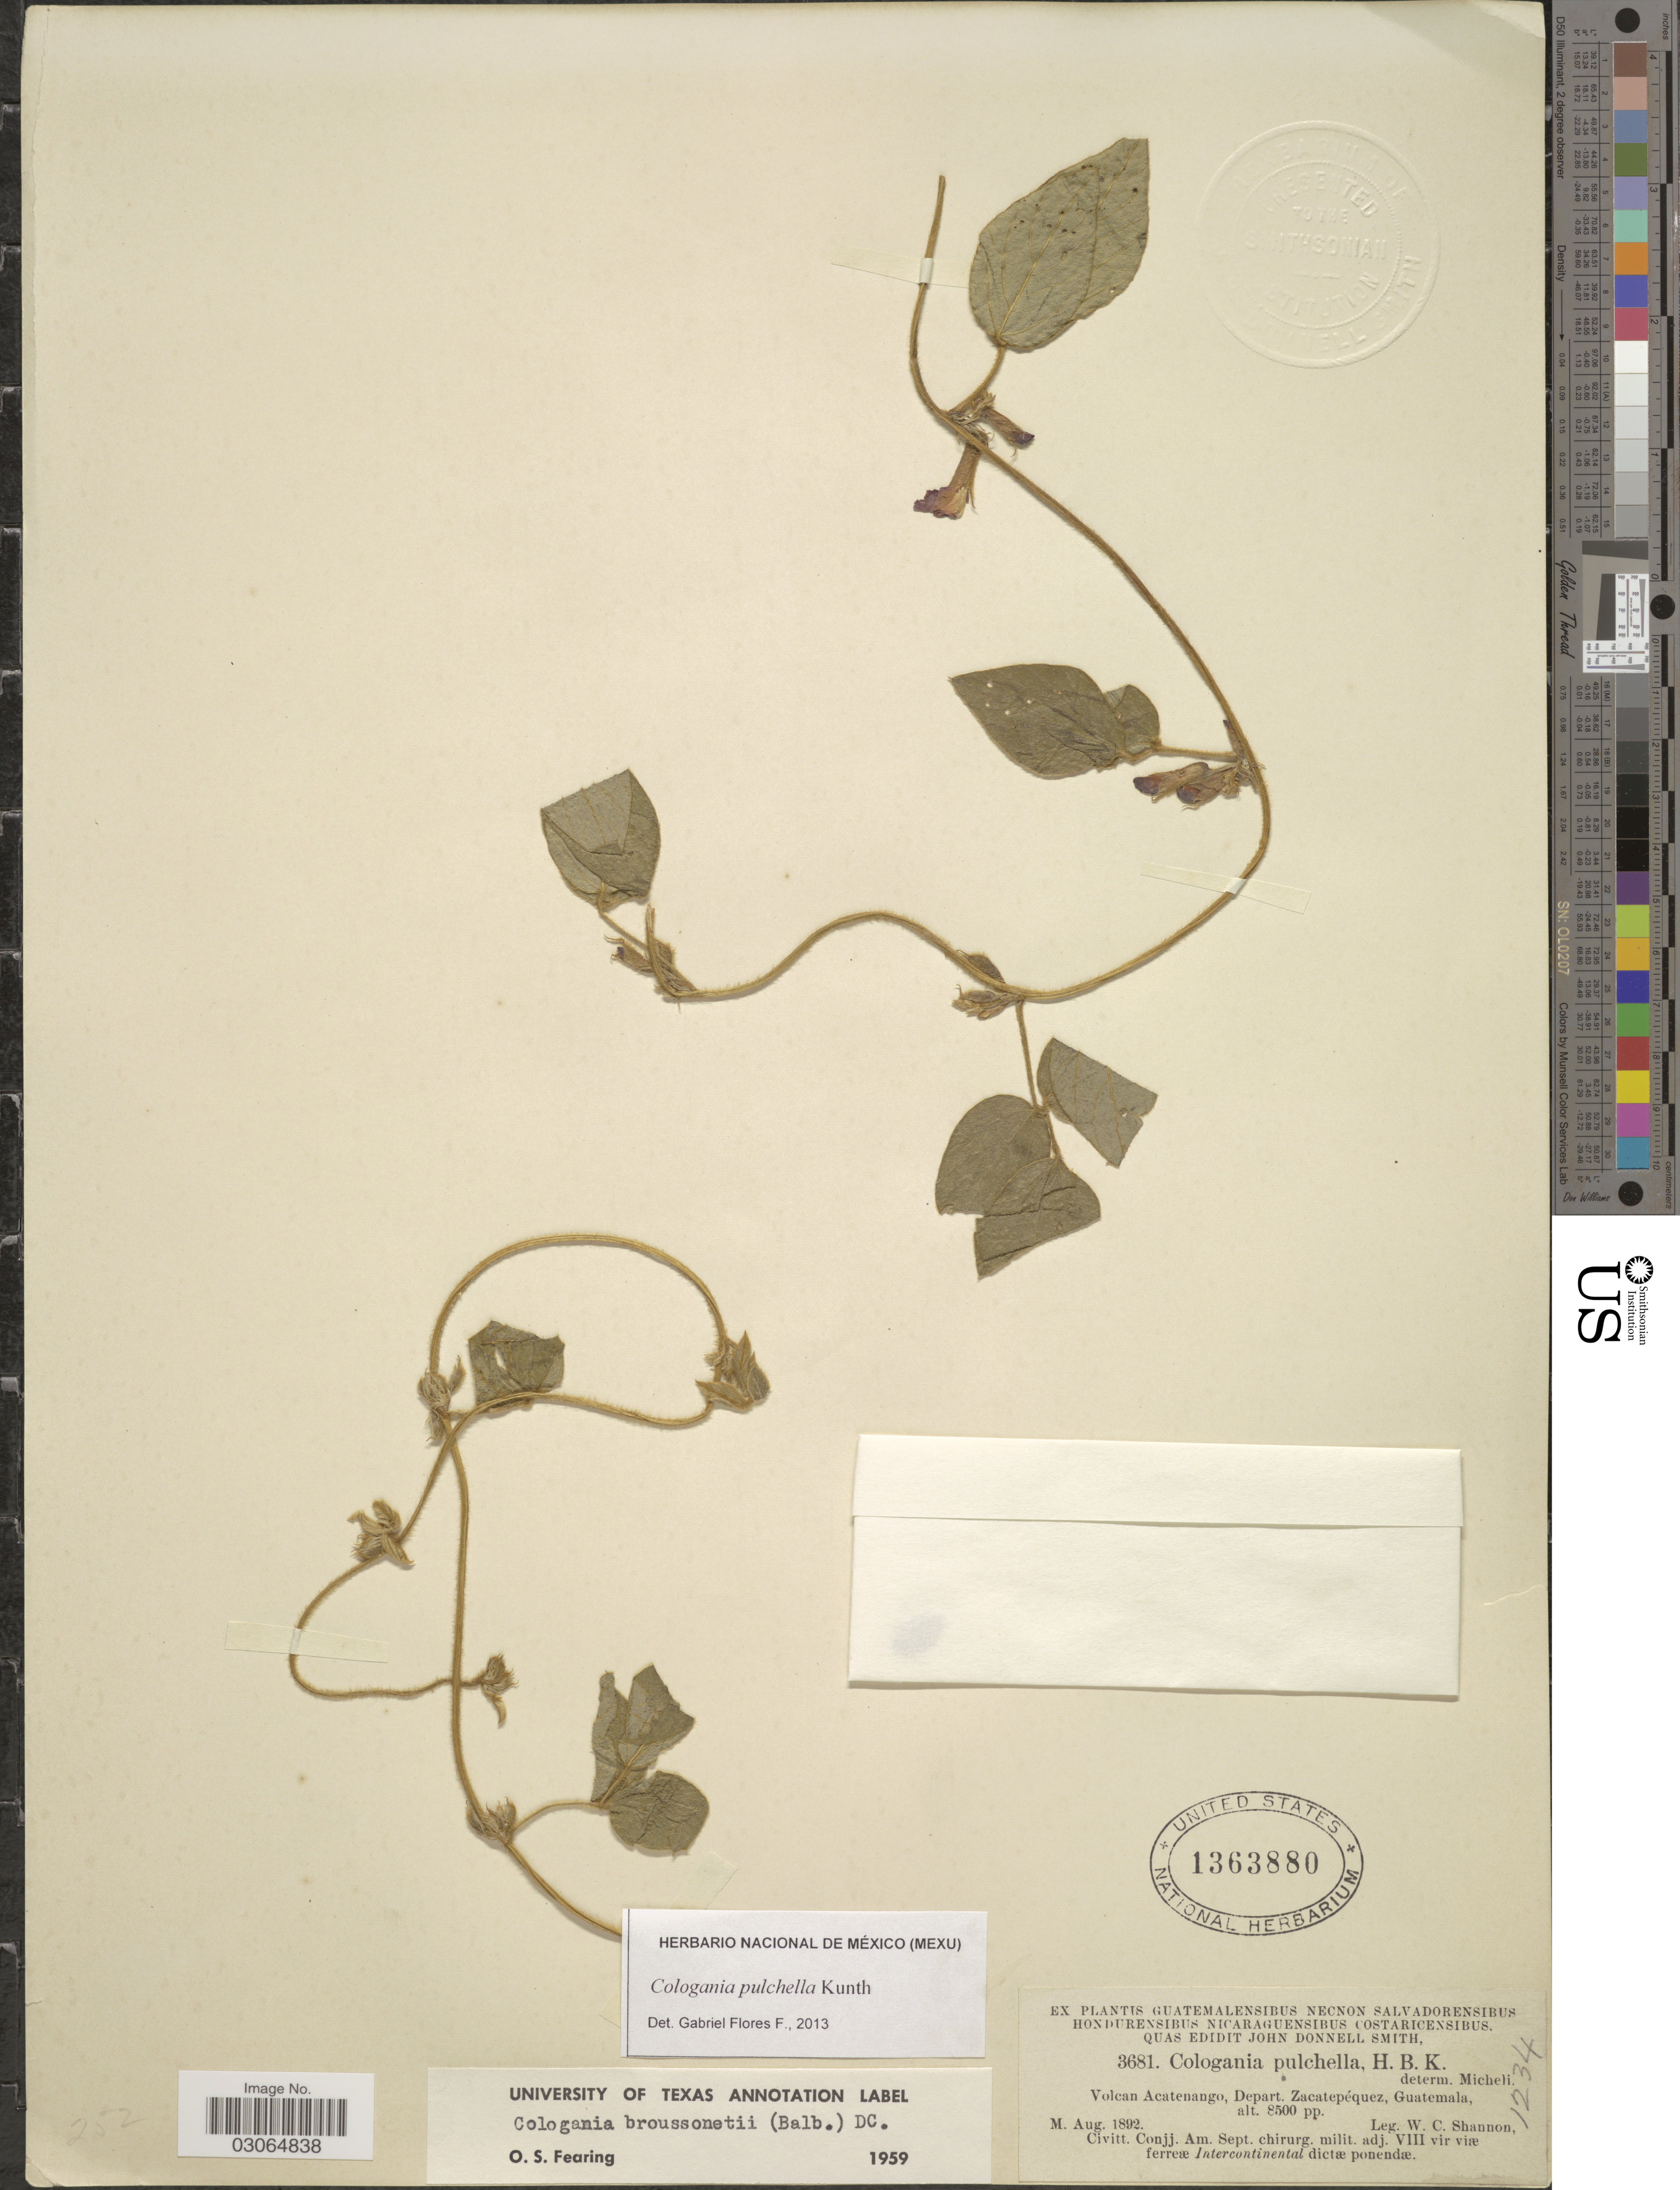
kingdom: Plantae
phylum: Tracheophyta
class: Magnoliopsida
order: Fabales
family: Fabaceae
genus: Cologania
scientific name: Cologania broussonetii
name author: (Balb.) DC.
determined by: Fearing, O. S.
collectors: W. C. Shannon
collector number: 3681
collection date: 1892-08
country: Guatemala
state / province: Sacatepéquez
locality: Volcan Acatenango, Depart. Zacatapéquez.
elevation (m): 2591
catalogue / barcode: US 1363880